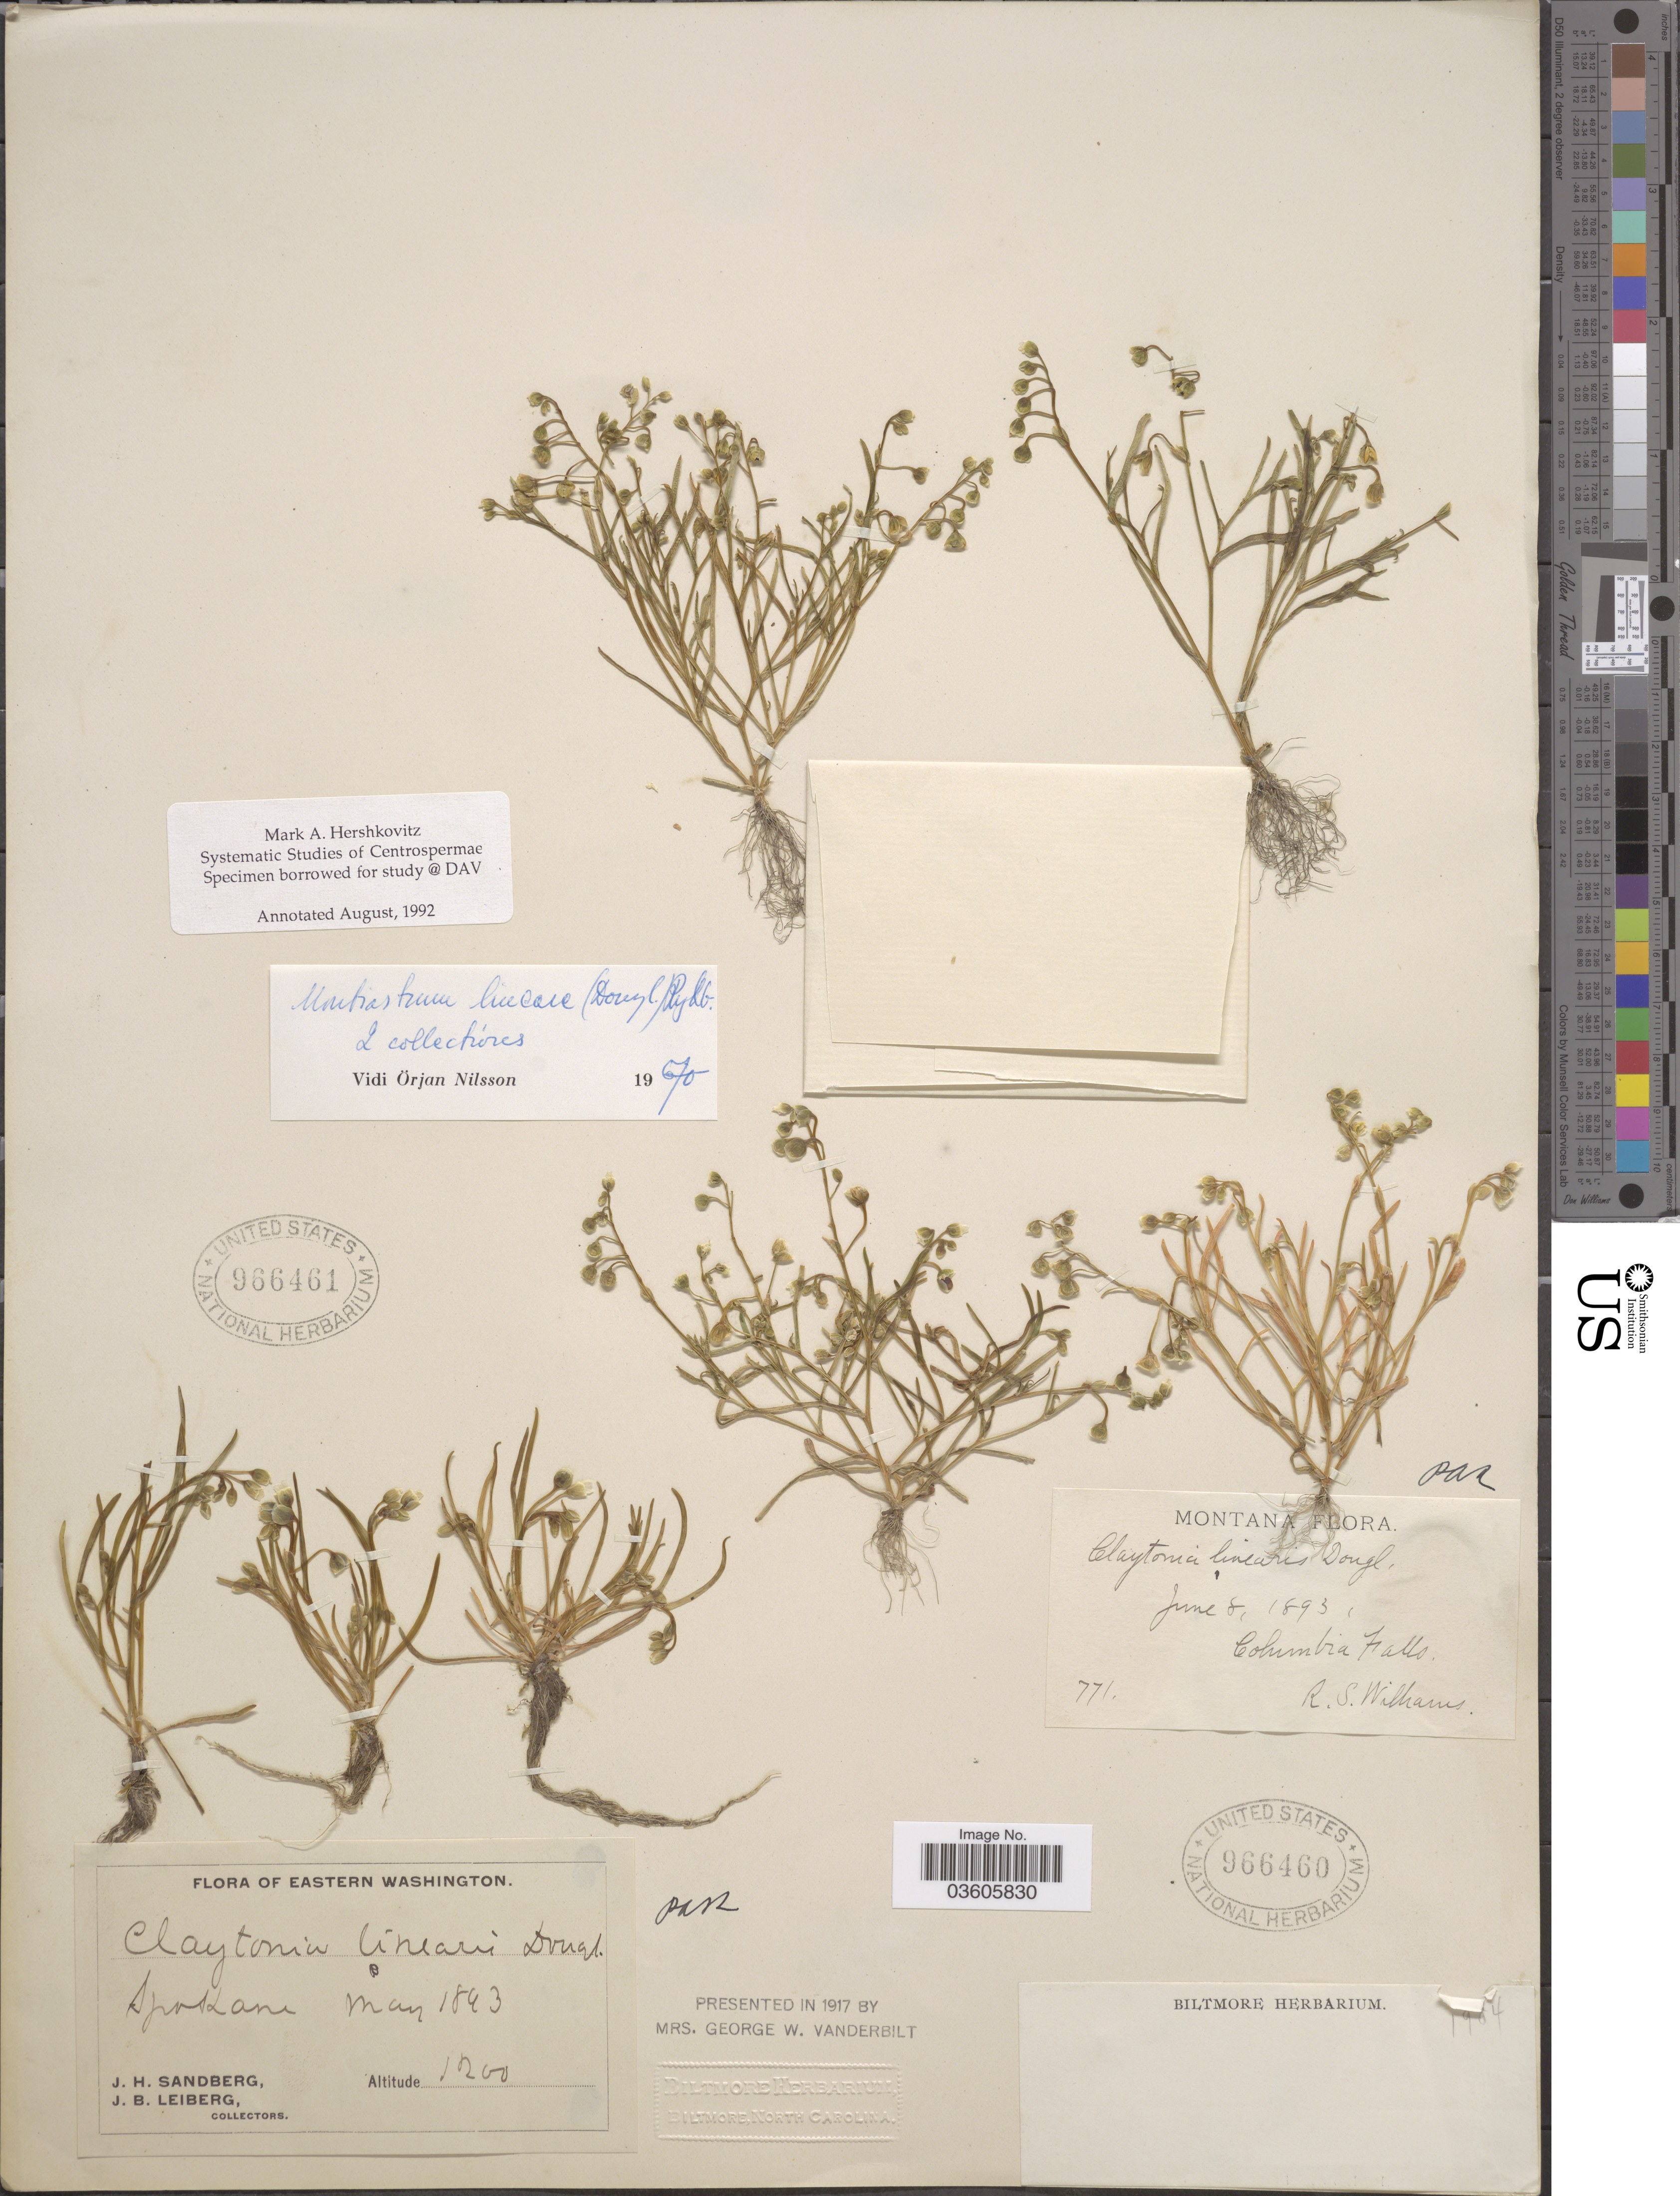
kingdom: Plantae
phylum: Tracheophyta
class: Magnoliopsida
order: Caryophyllales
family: Montiaceae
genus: Montia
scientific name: Montia linearis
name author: (Douglas) Greene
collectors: R. S. Williams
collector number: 771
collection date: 1893-06-08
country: United States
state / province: Montana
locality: Columbia Falls.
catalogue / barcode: US 966460